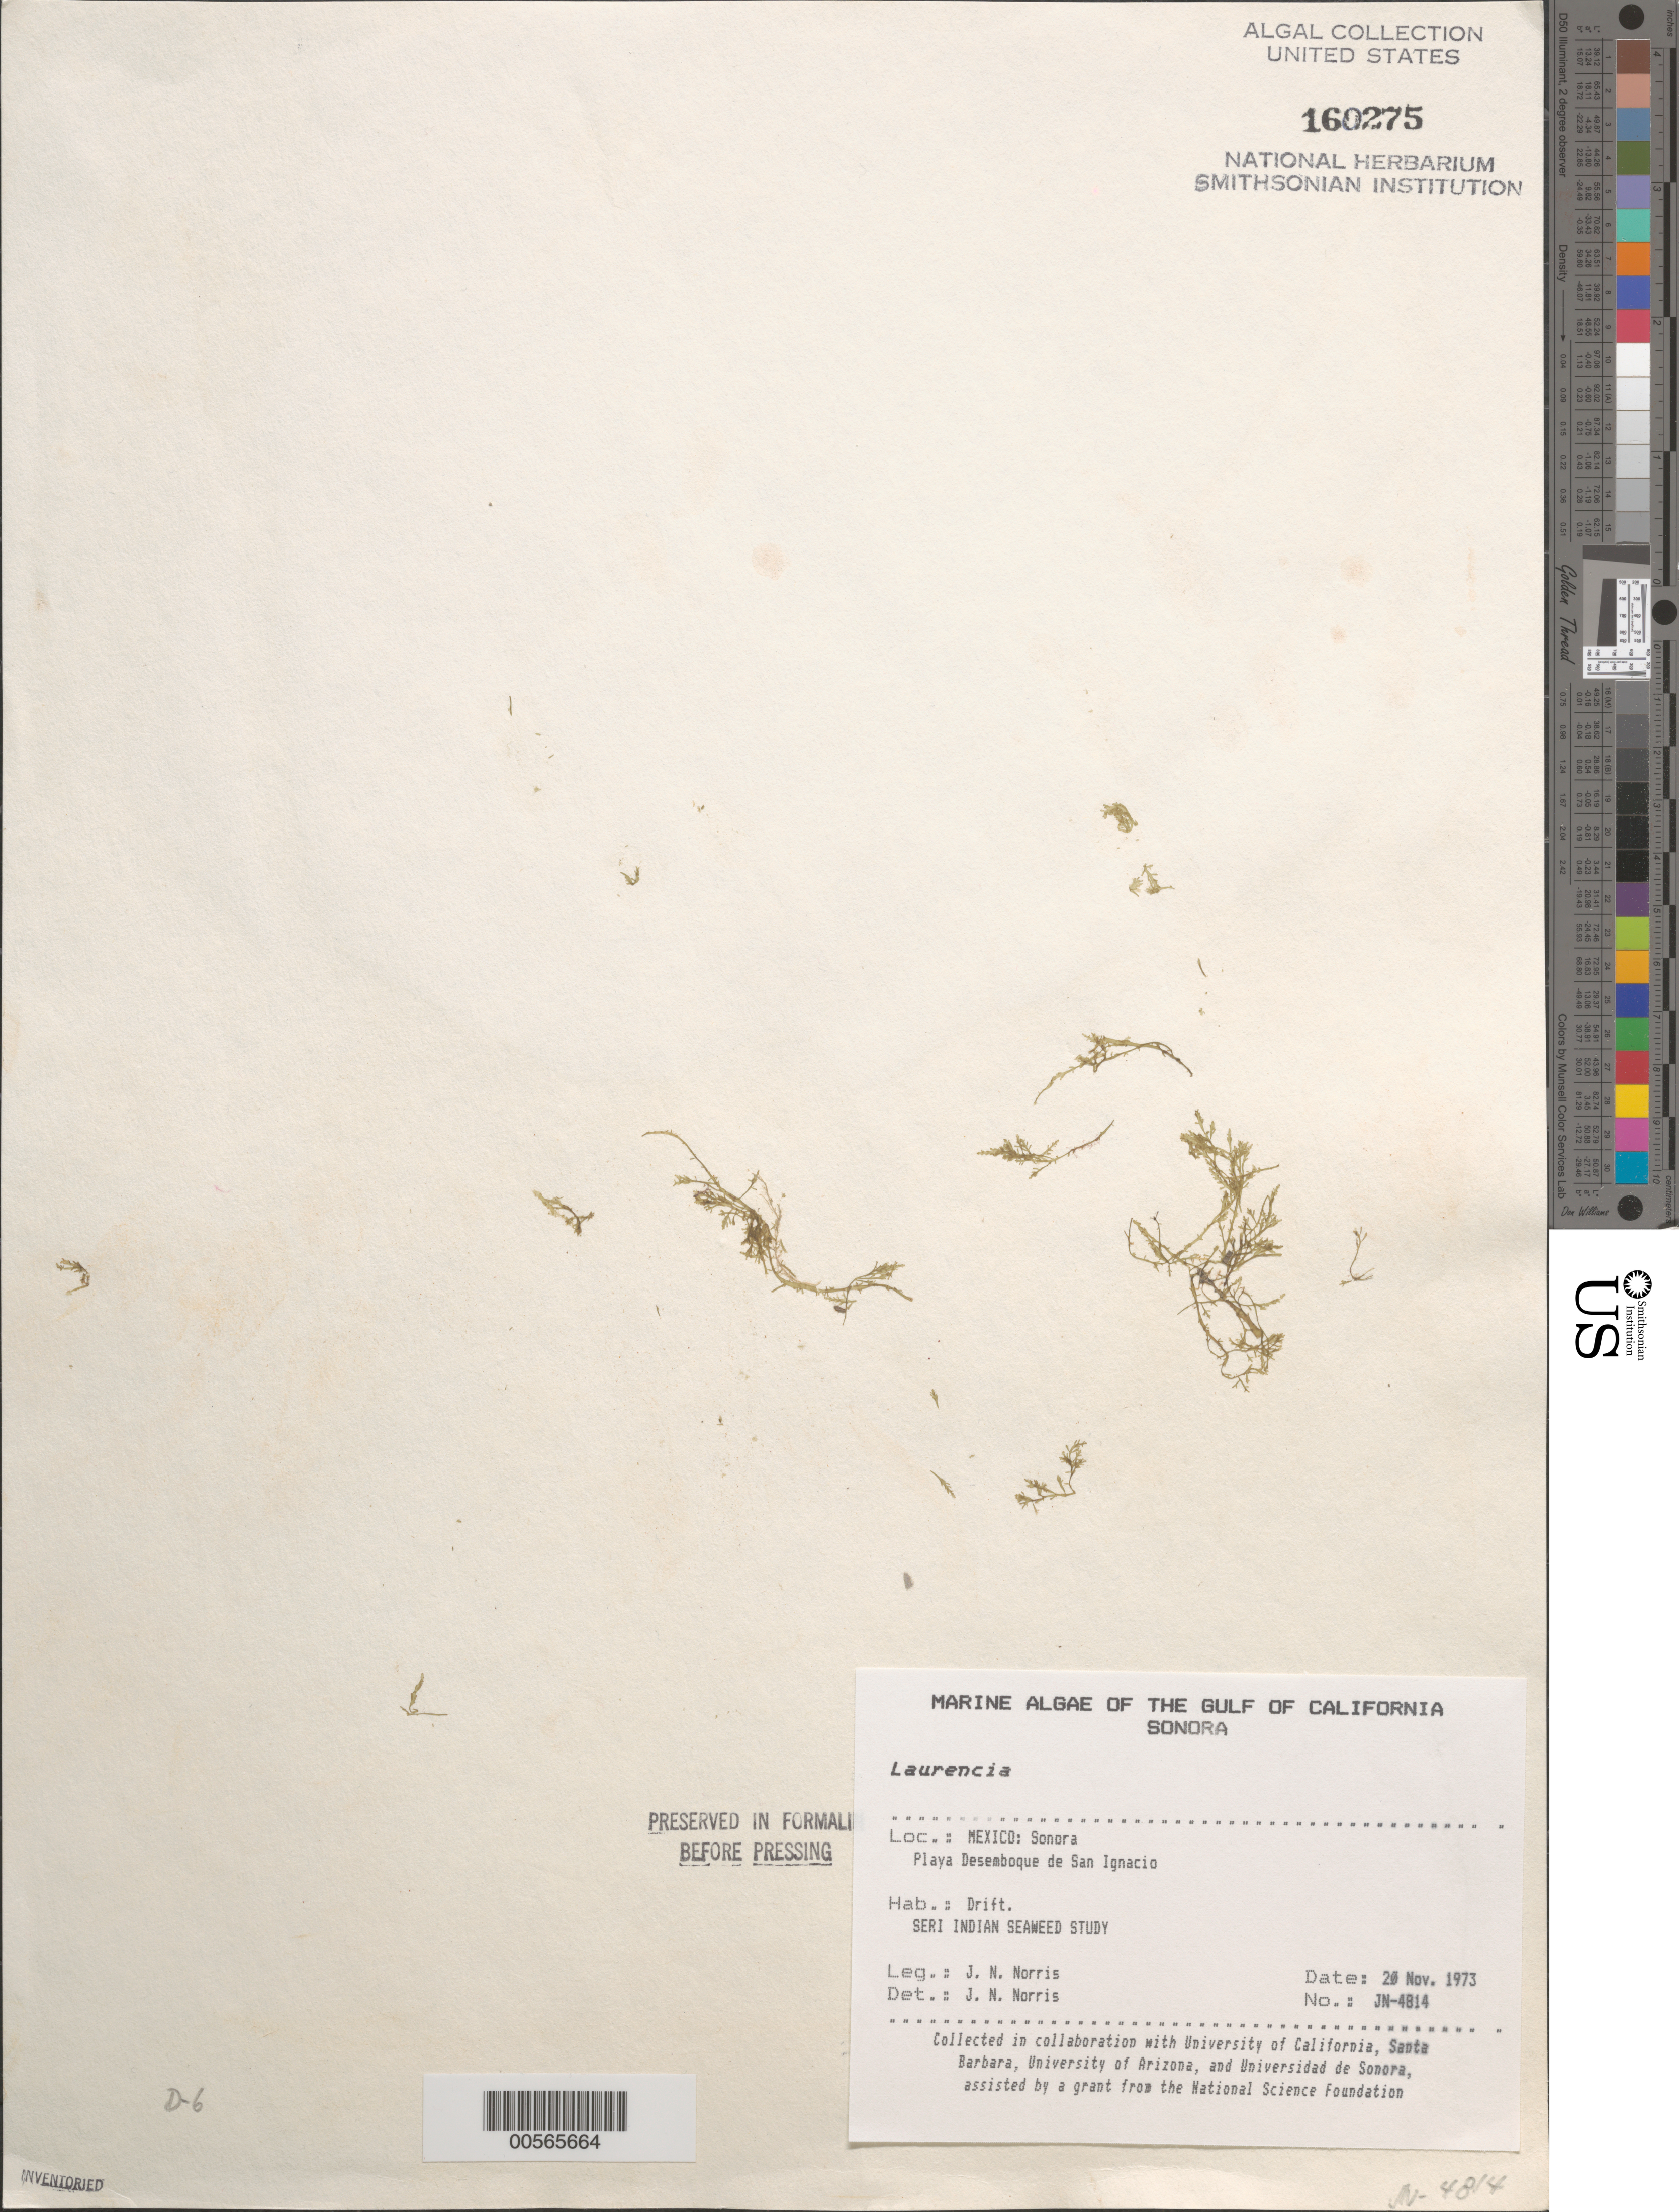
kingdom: Plantae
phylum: Rhodophyta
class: Florideophyceae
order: Ceramiales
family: Rhodomelaceae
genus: Laurencia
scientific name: Laurencia sp.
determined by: Norris, James N.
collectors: J. N. Norris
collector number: JN-4814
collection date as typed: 20 Nov 1973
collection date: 1973-11-20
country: Mexico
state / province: Sonora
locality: Playa Desemboque de San Ignacio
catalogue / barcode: US 160275